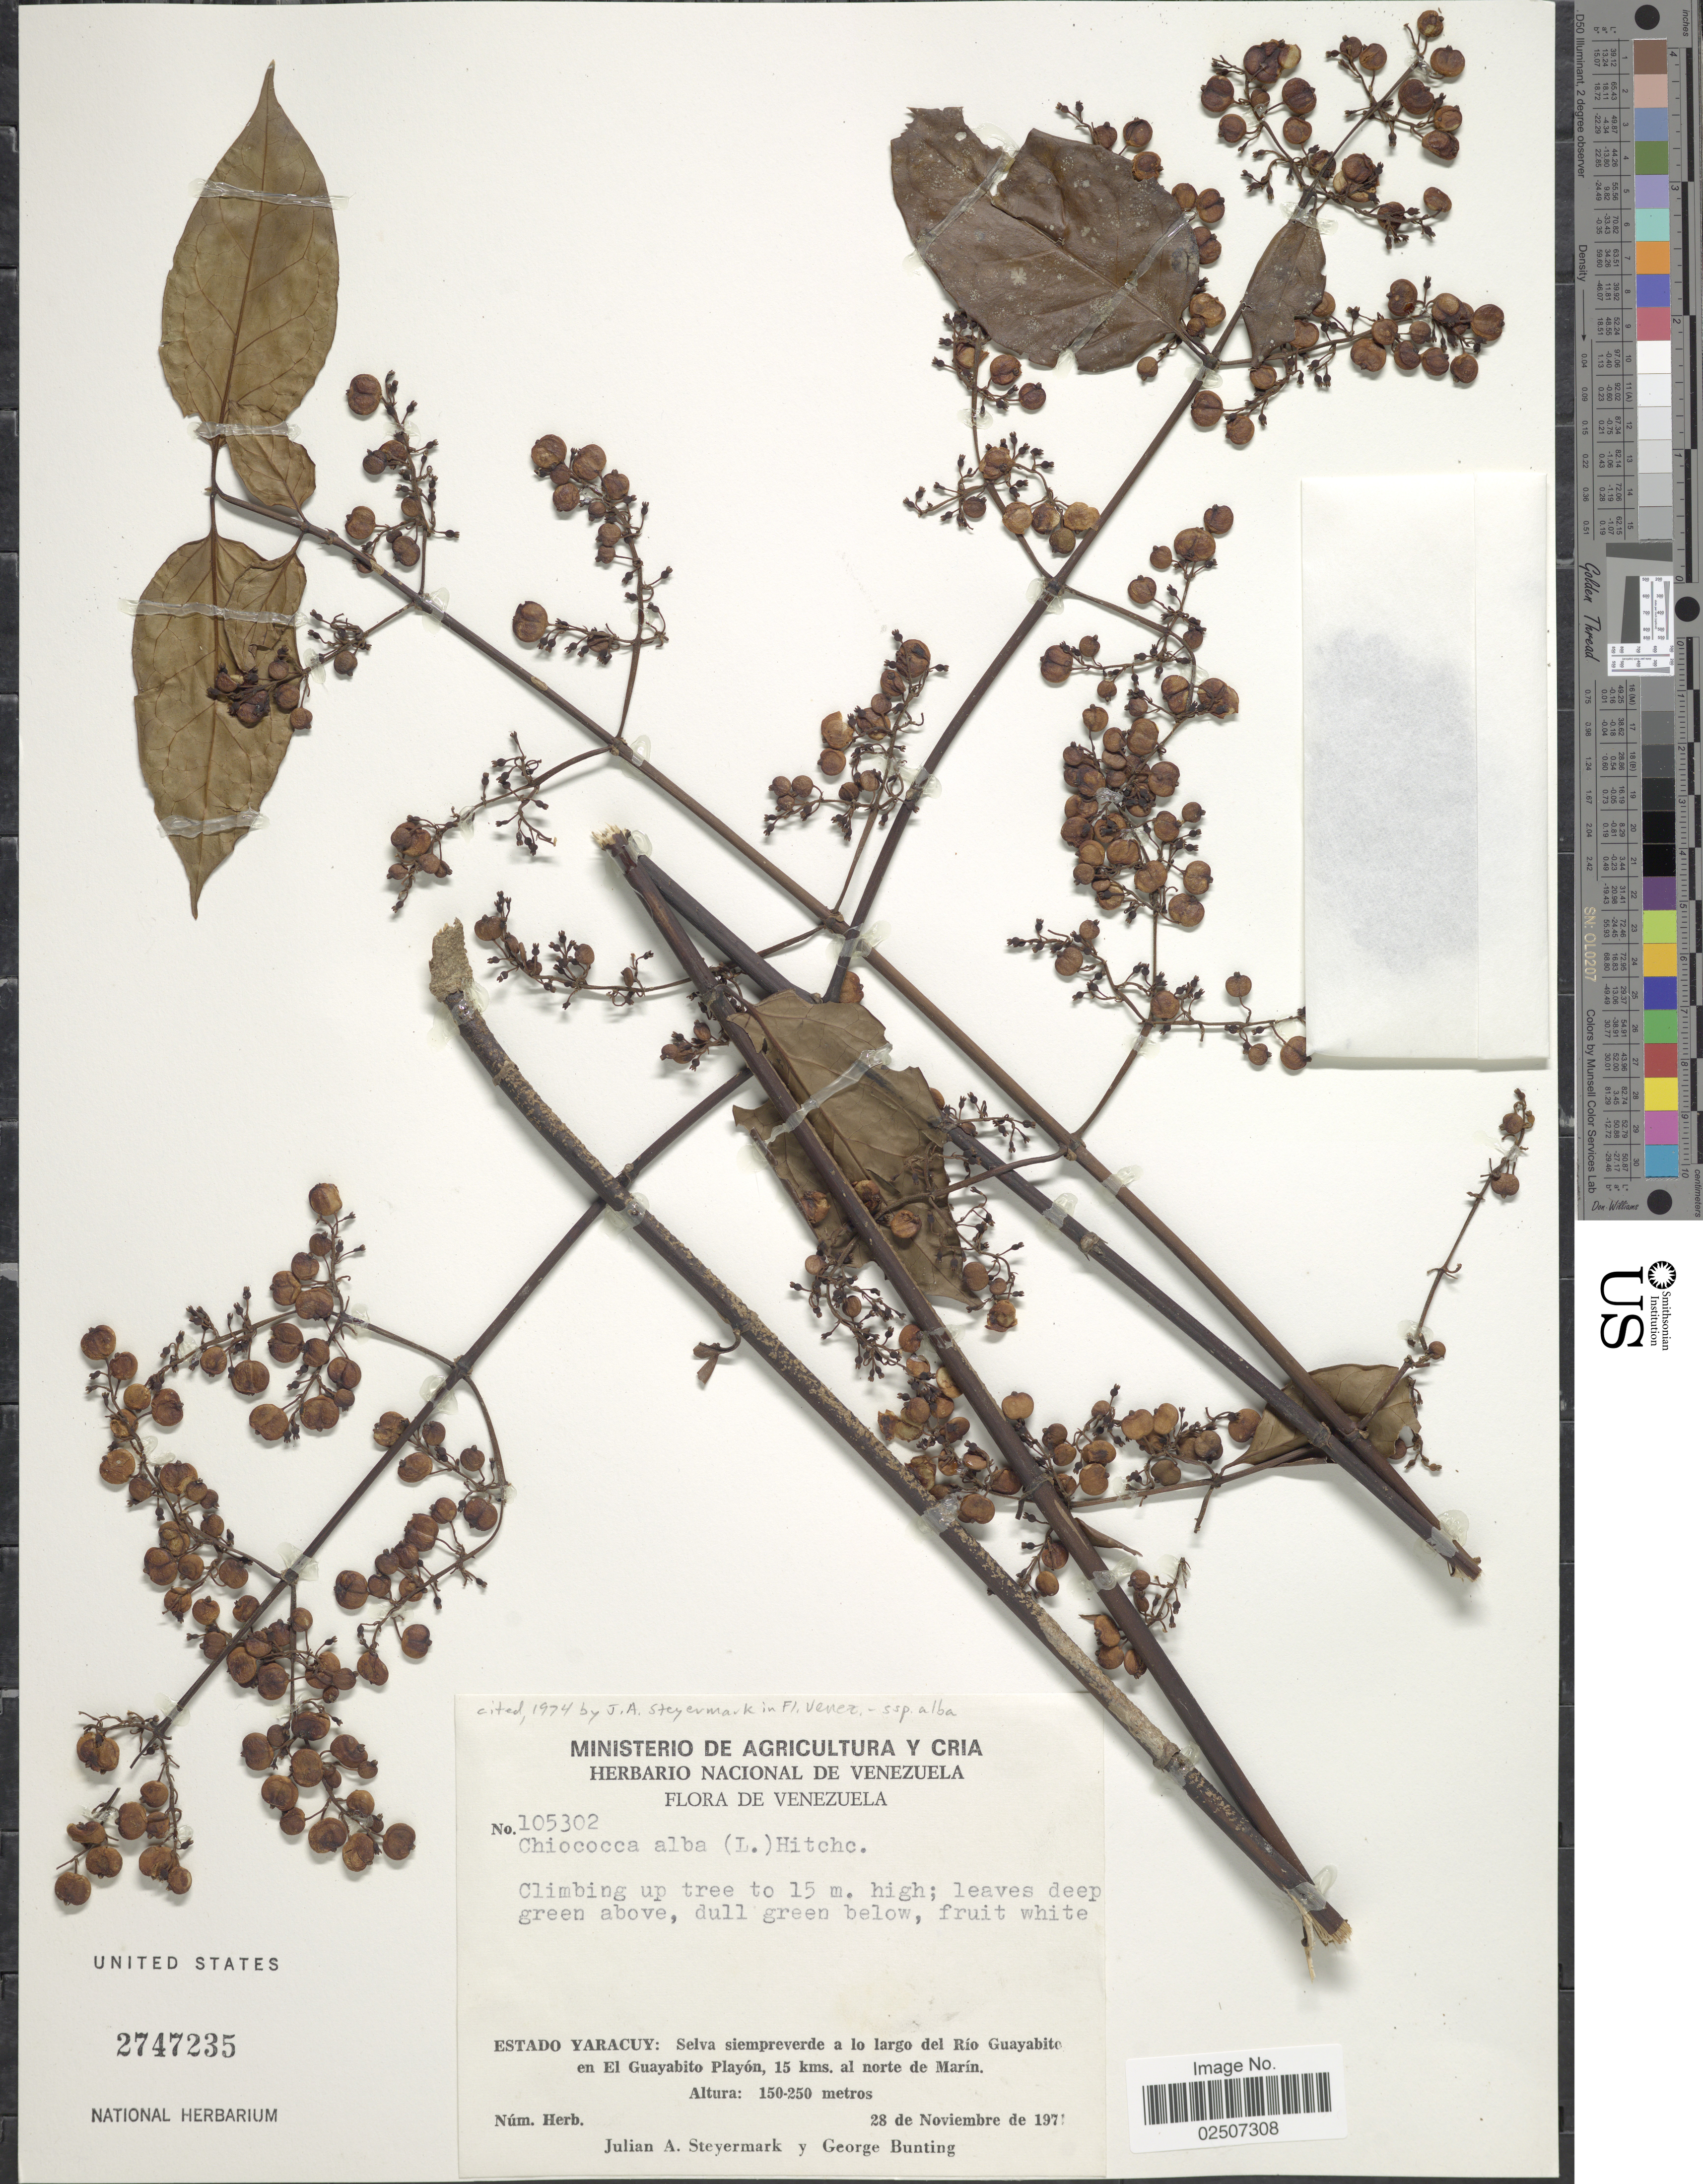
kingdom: Plantae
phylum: Tracheophyta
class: Magnoliopsida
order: Gentianales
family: Rubiaceae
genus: Chiococca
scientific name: Chiococca alba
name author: (L.) Hitchc.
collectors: J. Steyermark & G. S. Bunting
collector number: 105302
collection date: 1971-11-28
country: Venezuela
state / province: Yaracuy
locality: Sleva siepreverde a lo largo del Rio Guayabito en El Guayabito Playon, 15 kms. al norte de Marin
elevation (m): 150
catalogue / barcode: US 2747235